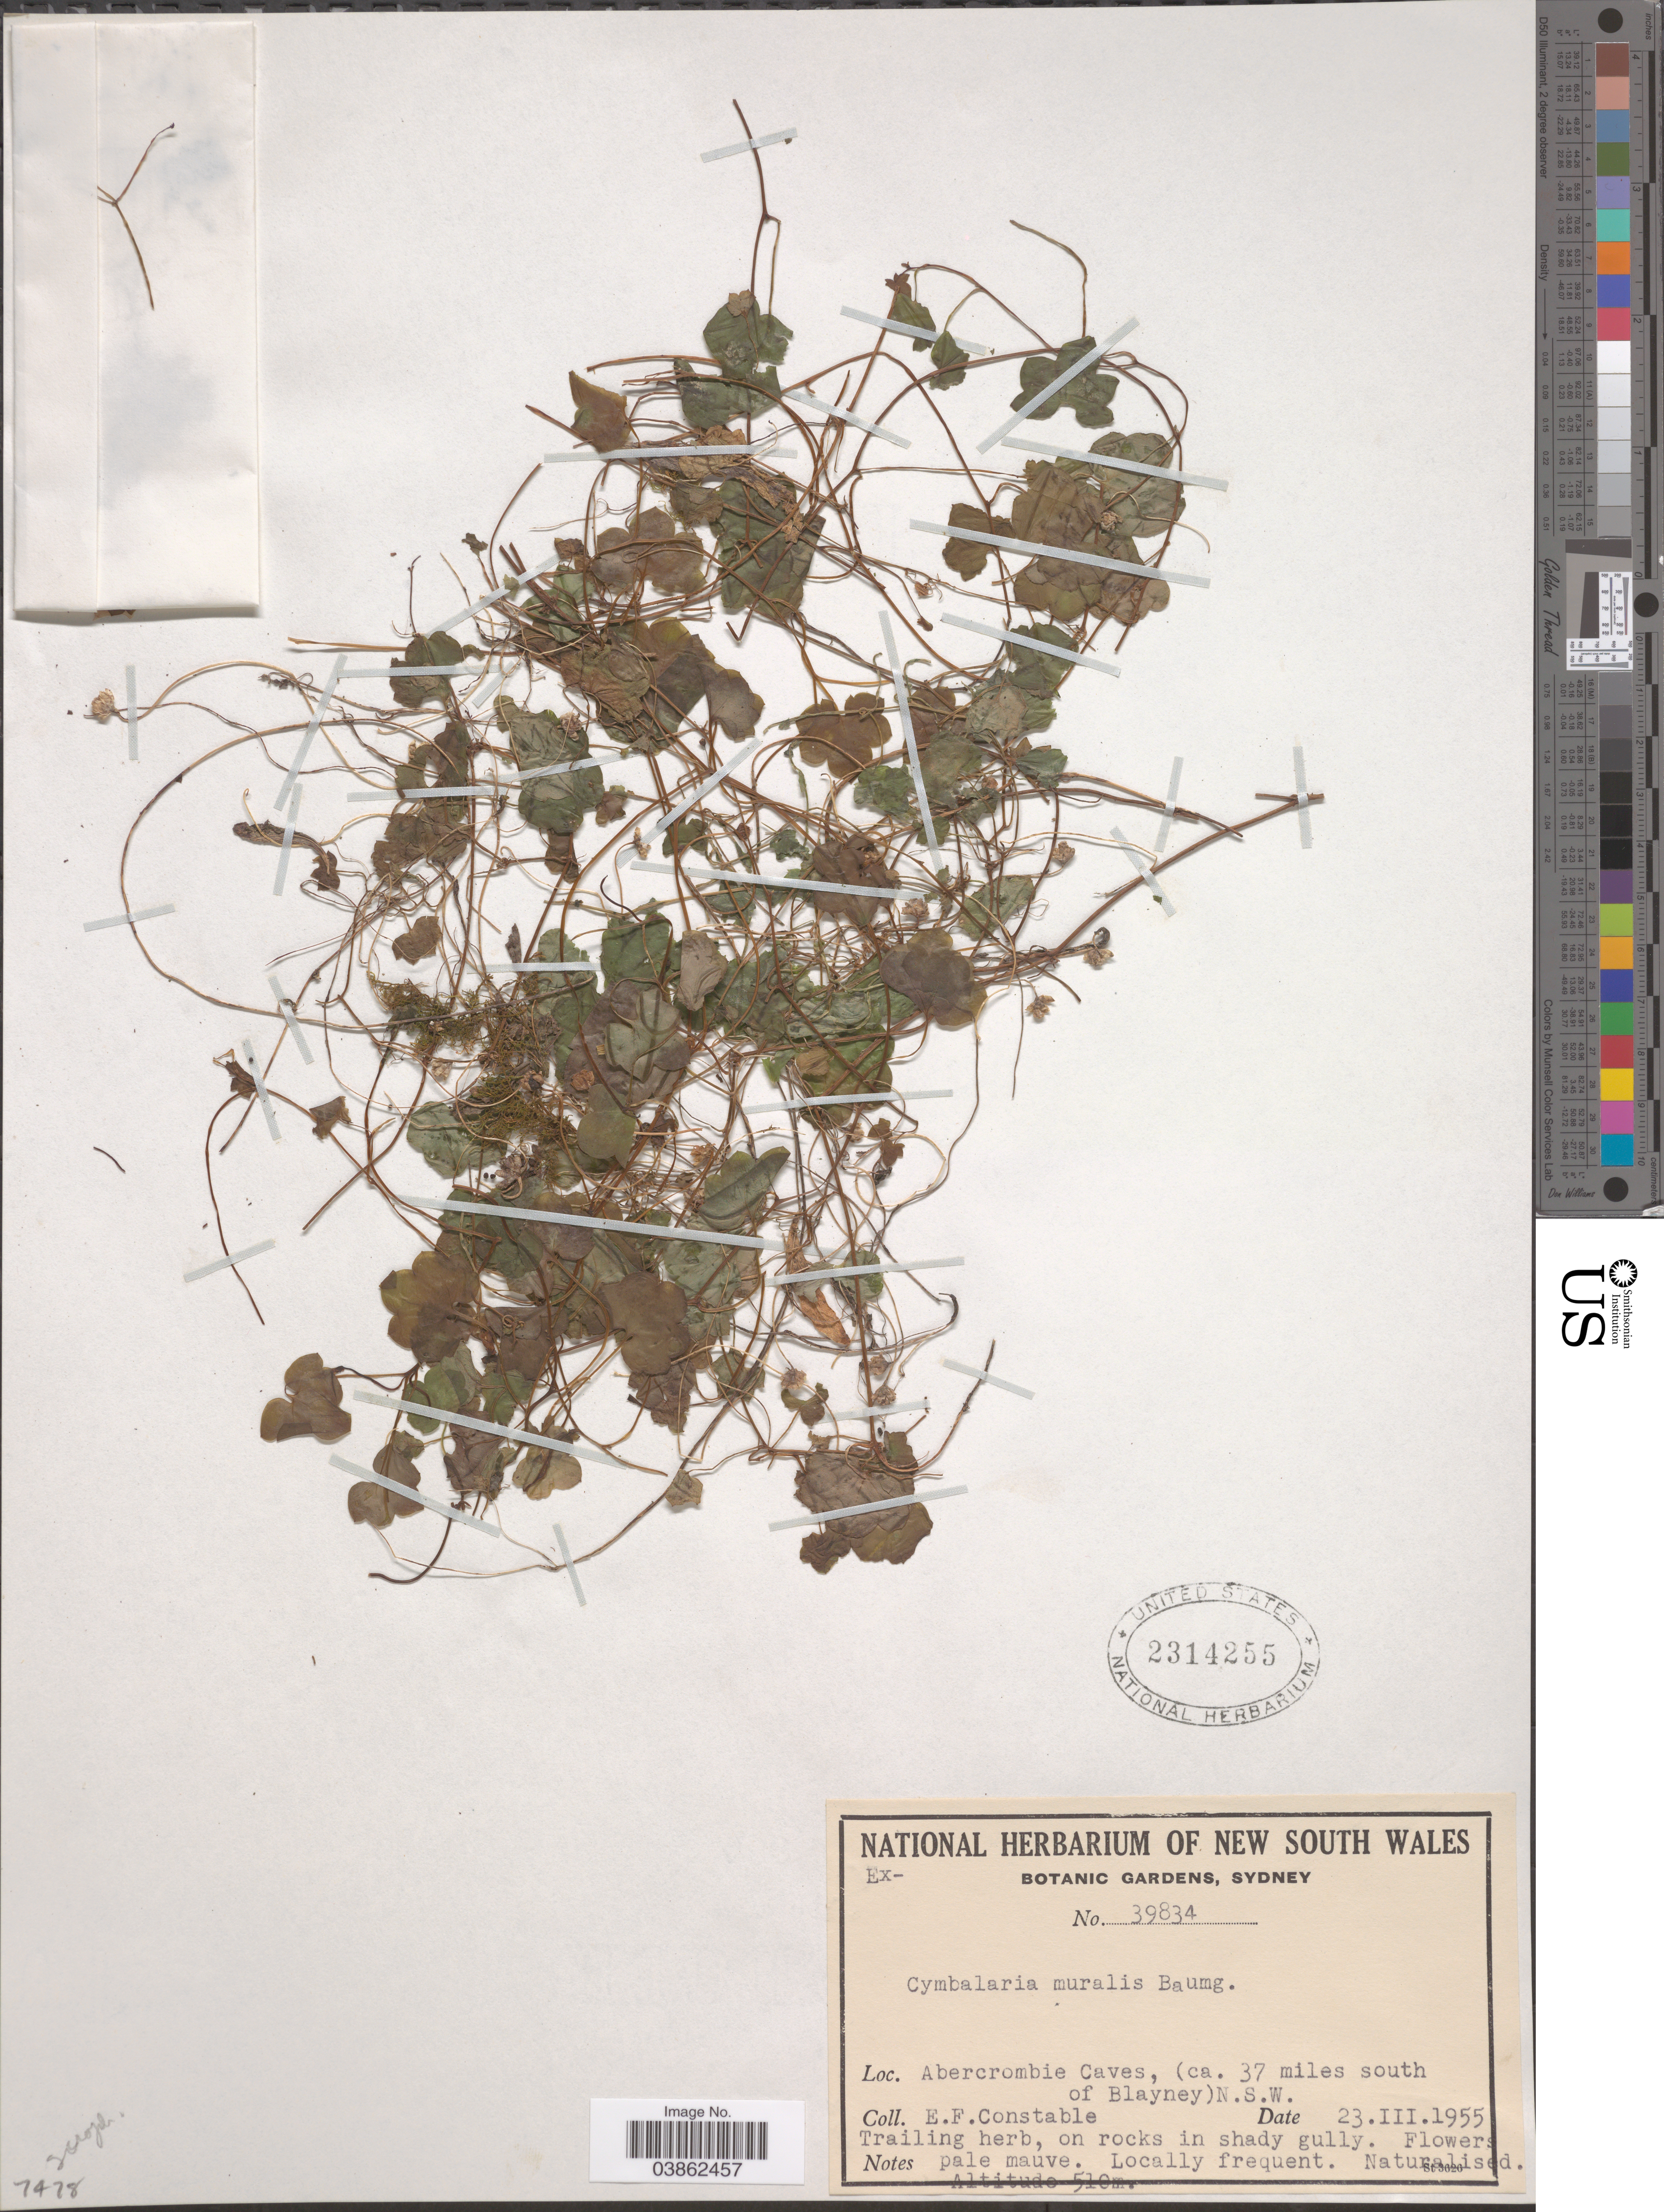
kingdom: Plantae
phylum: Tracheophyta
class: Magnoliopsida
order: Lamiales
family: Plantaginaceae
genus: Cymbalaria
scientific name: Cymbalaria muralis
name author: Gaertn. et al.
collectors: E. F. Constable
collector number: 39834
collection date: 1955-03-23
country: Australia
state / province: New South Wales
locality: Abercrombie Caves, (ca. 37 miles south of Blayney).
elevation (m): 510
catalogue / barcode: US 2314255